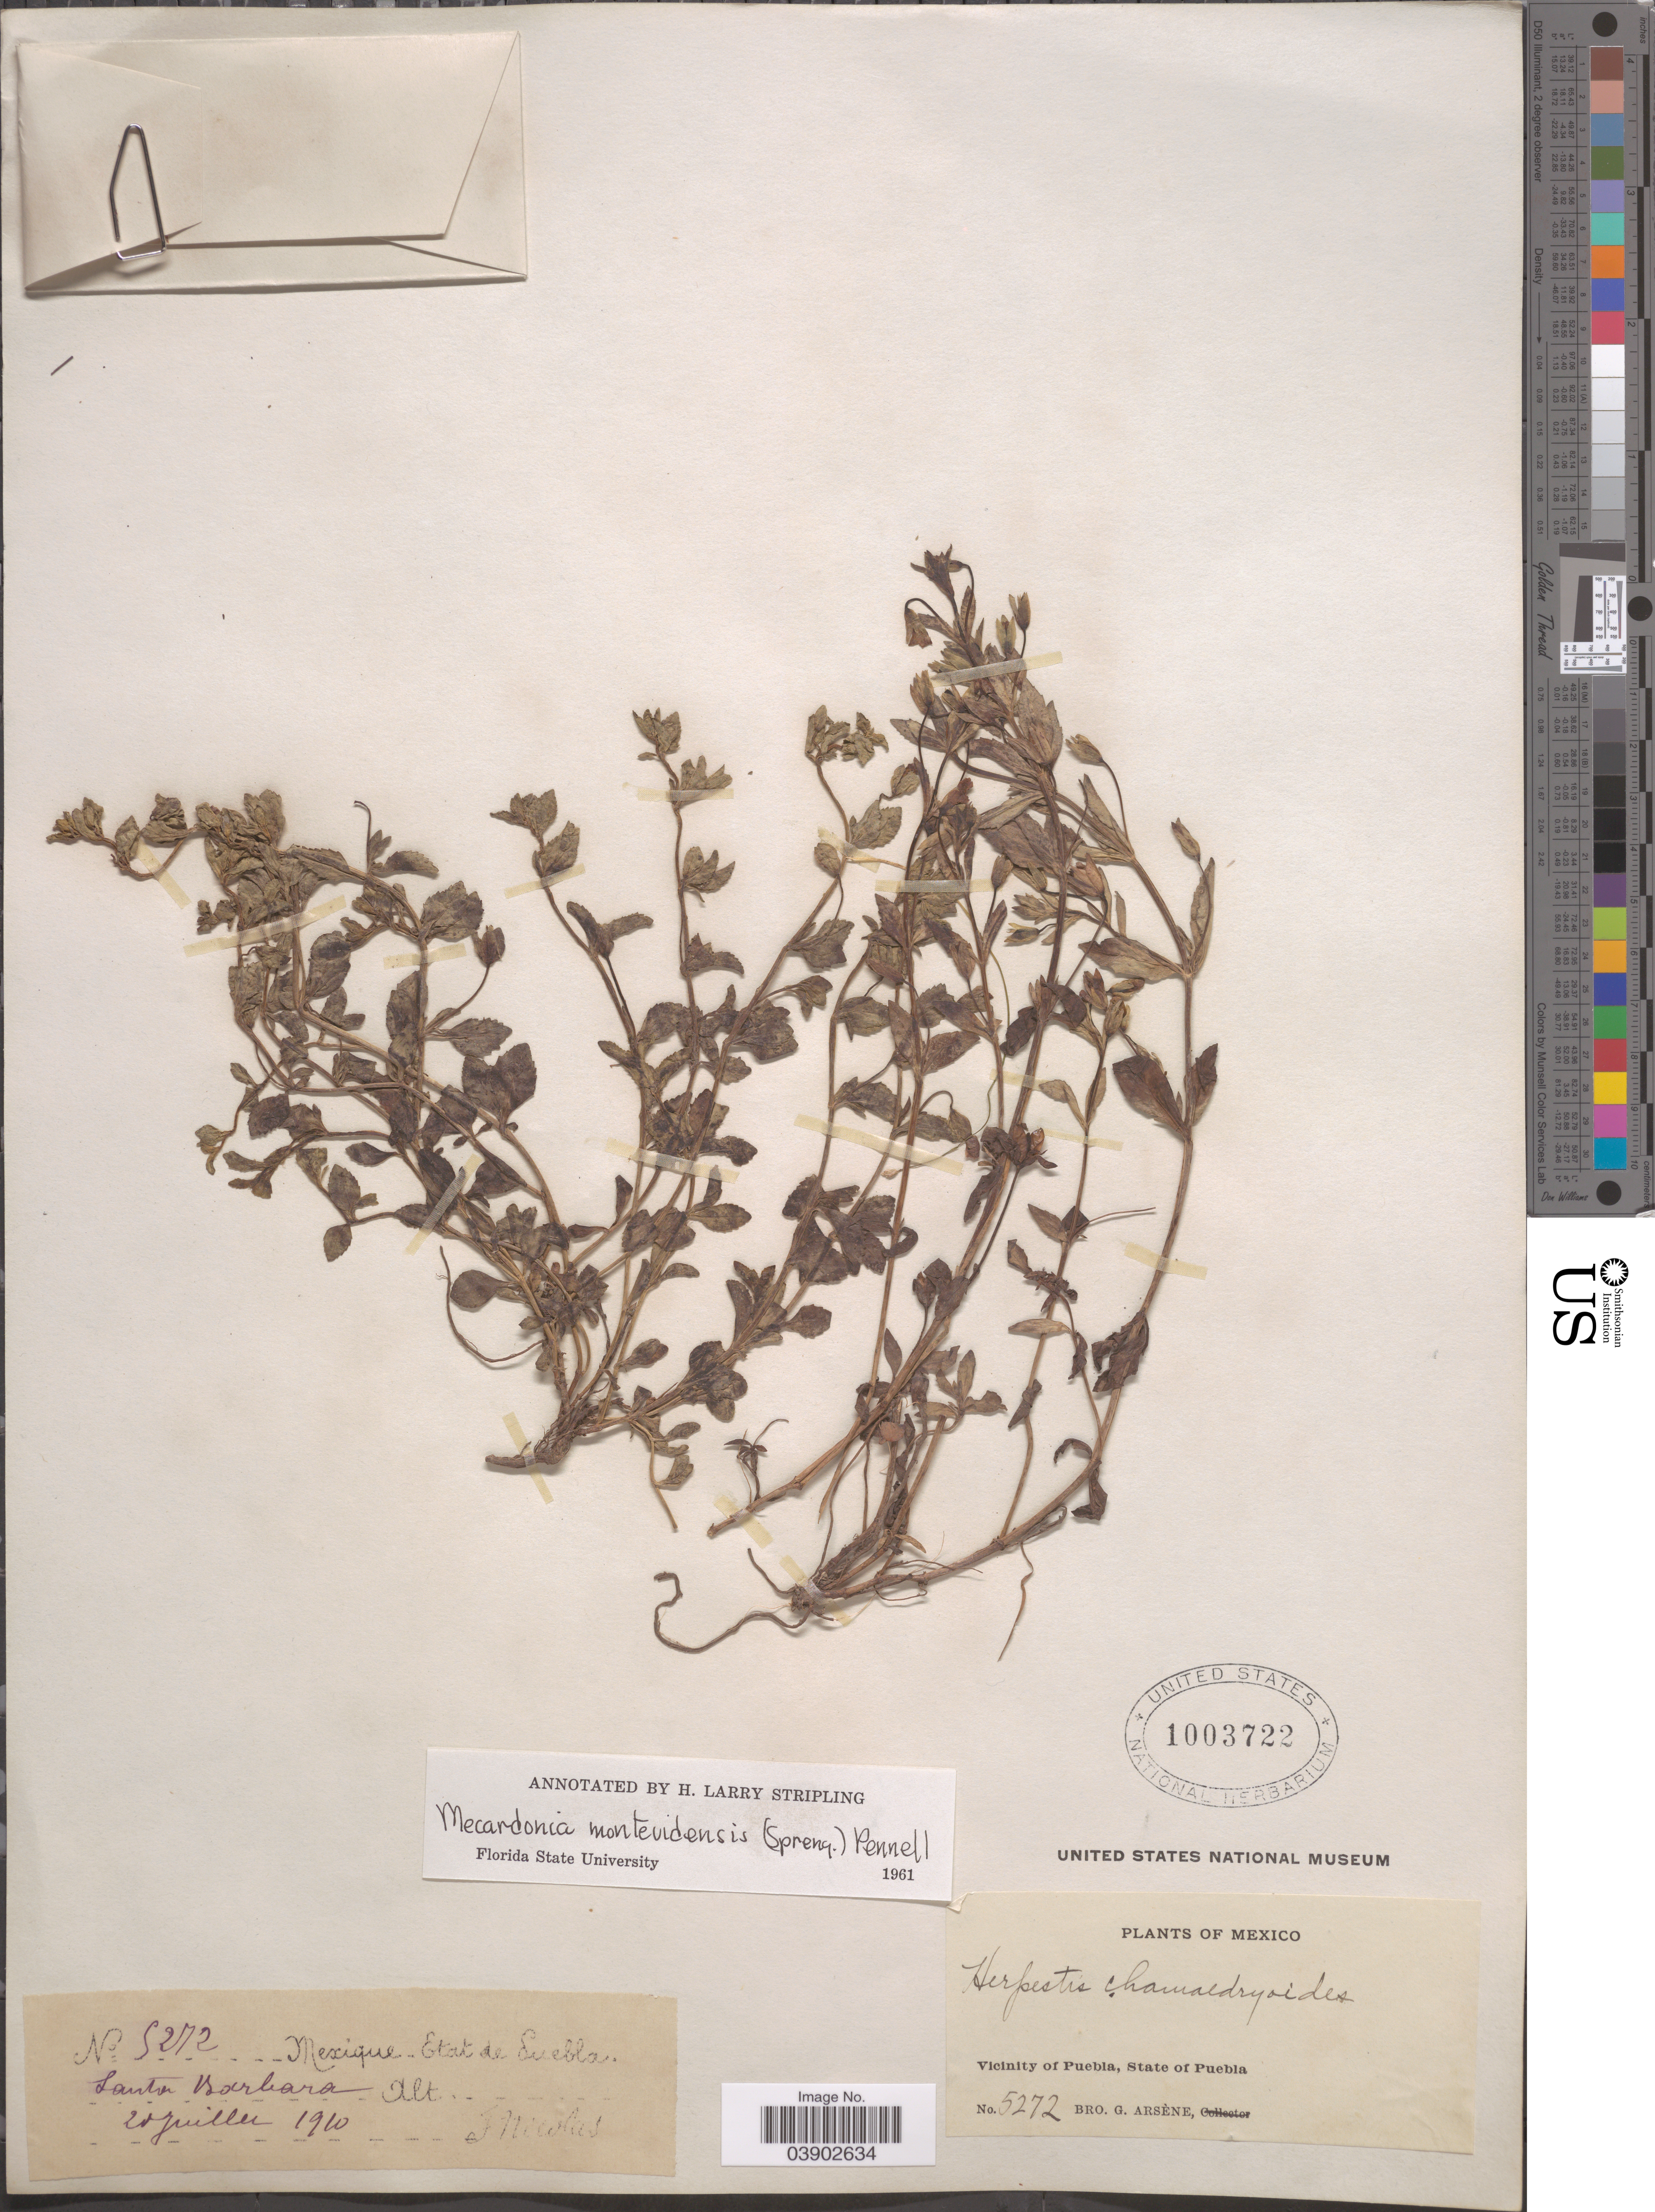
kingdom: Plantae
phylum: Tracheophyta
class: Magnoliopsida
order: Lamiales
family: Plantaginaceae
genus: Mecardonia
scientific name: Mecardonia procumbens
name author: (Mill.) Small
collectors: Bro. G. Arsène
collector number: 5272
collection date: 1910-07-20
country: Mexico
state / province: Puebla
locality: Santa Barbara. Vicinity of Puebla.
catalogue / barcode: US 1003722